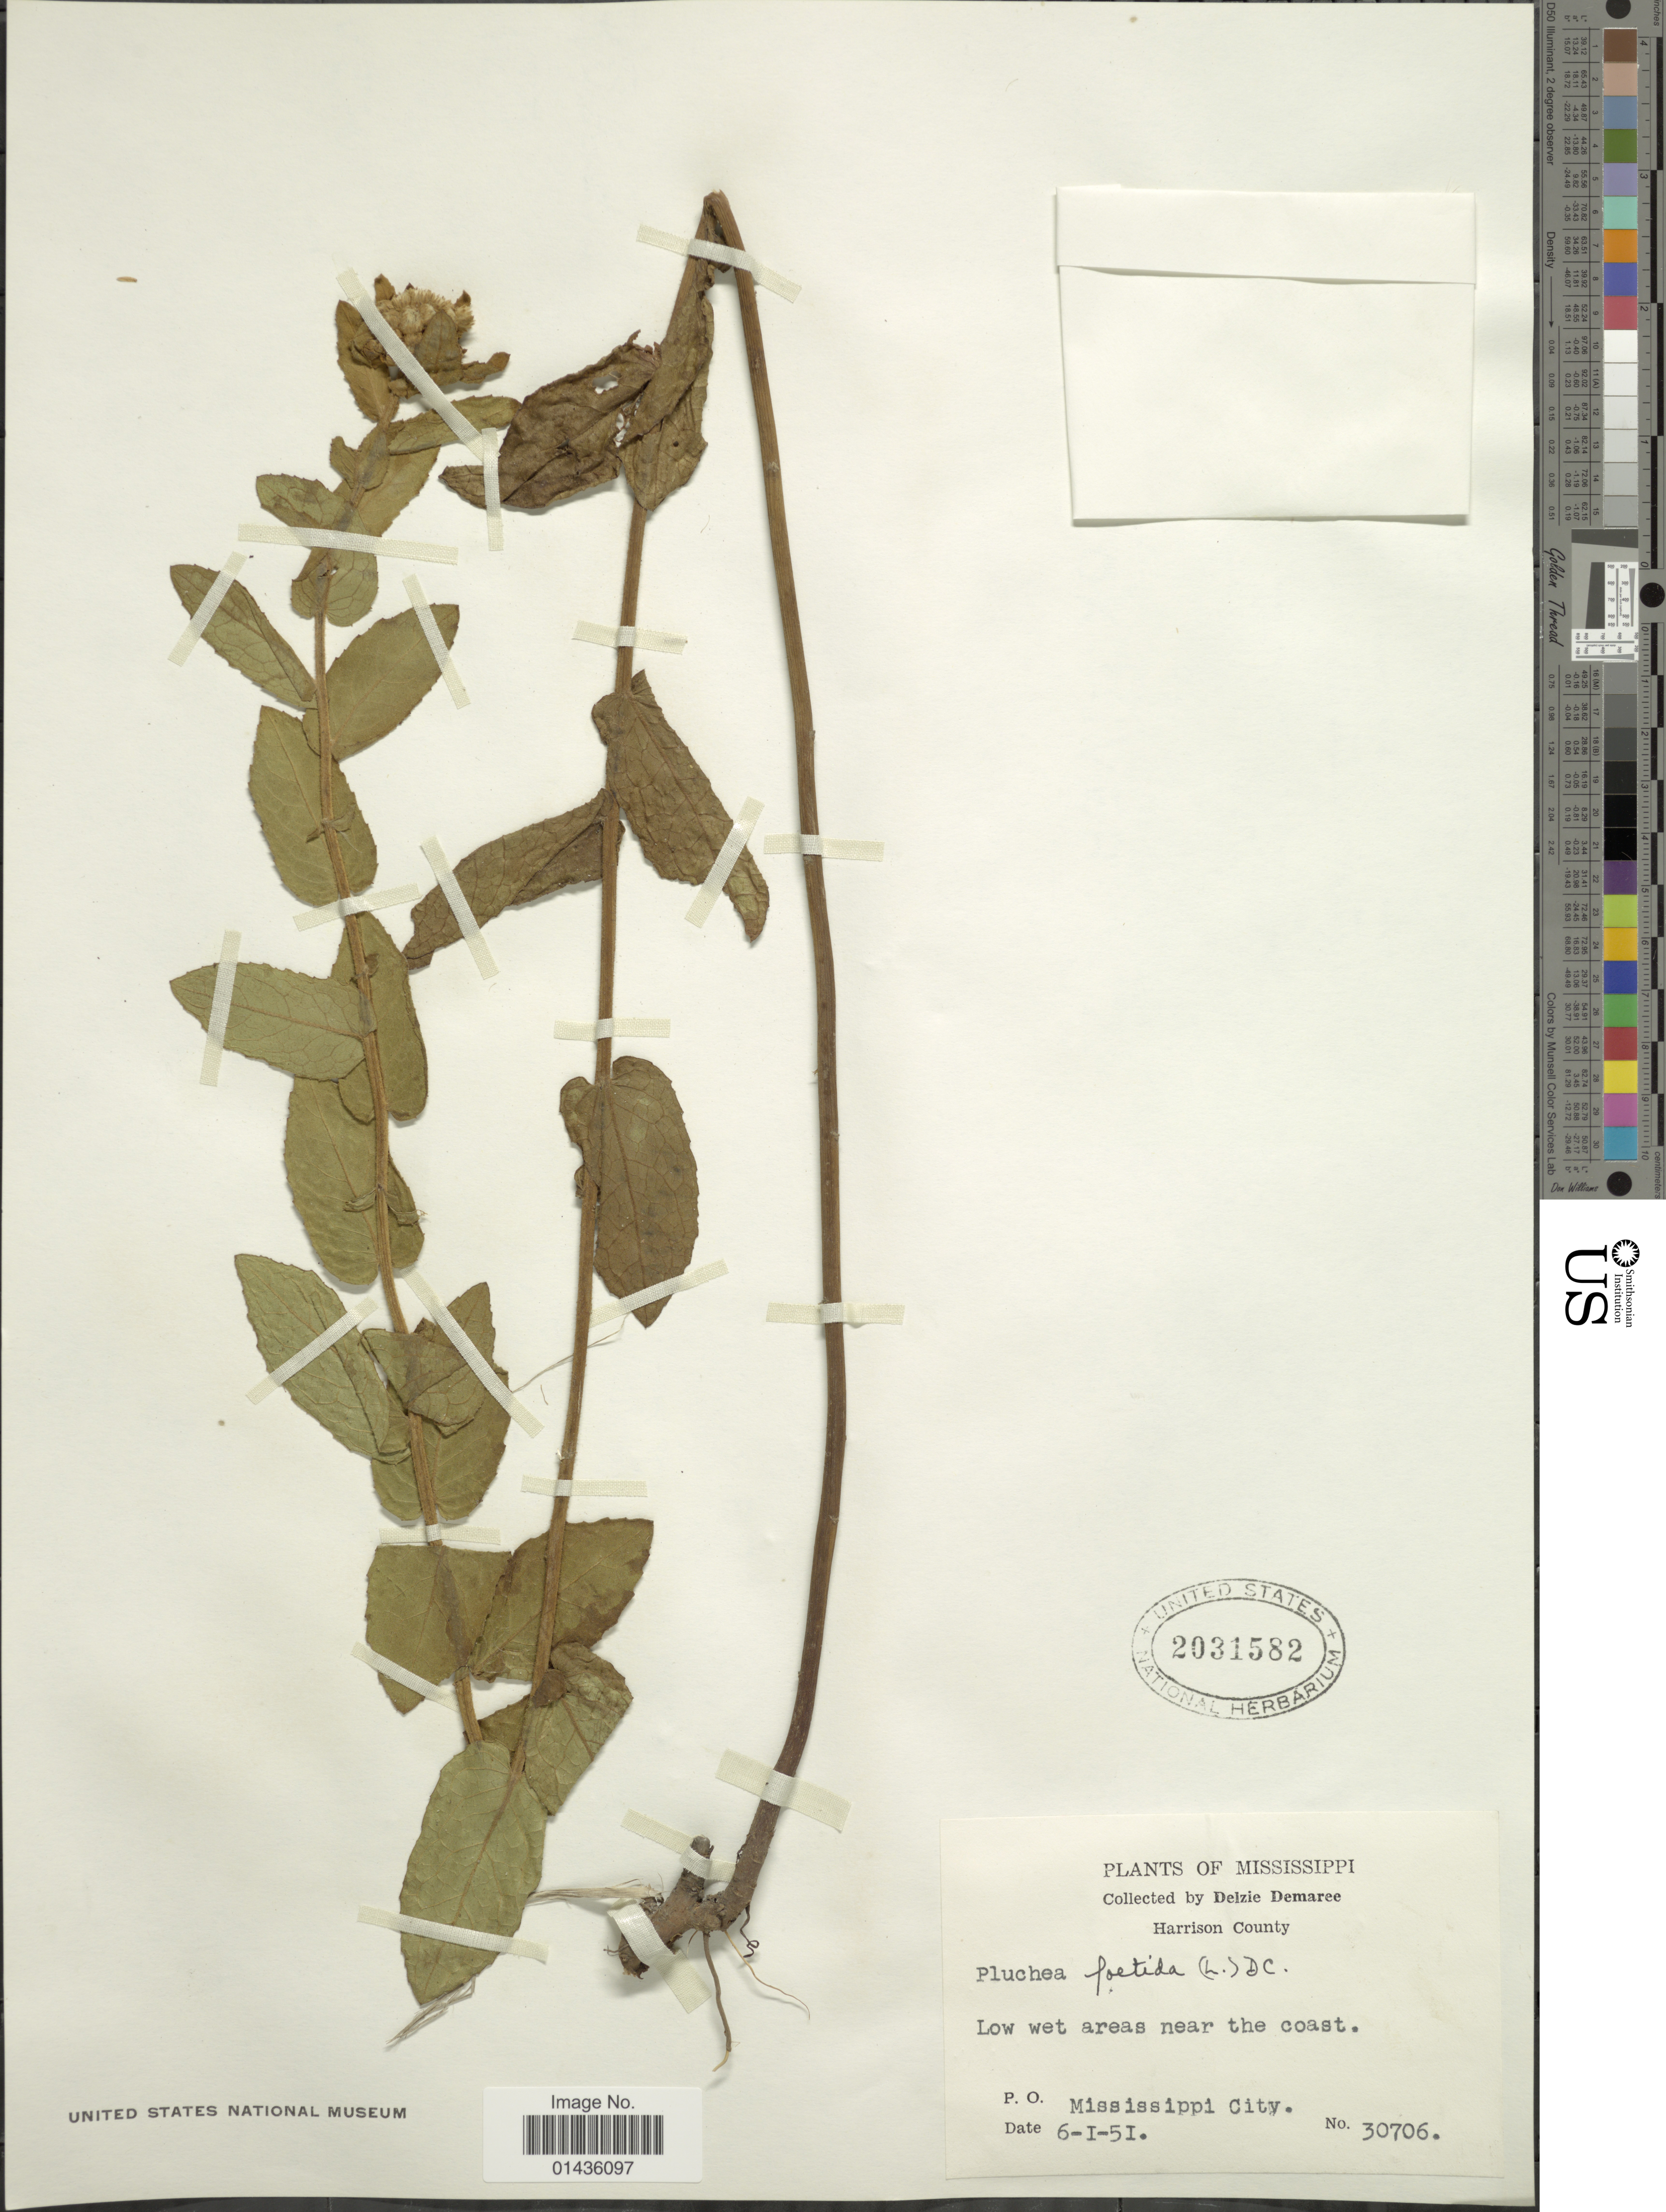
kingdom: Plantae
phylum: Tracheophyta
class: Magnoliopsida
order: Asterales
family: Asteraceae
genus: Pluchea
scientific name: Pluchea foetida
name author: (L.) DC.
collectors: D. Demaree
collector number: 30706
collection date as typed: Transcribed d/m/y: 1/6/51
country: United States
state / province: Mississippi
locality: Harrison County, P. O. Mississippi City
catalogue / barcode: US 2031582